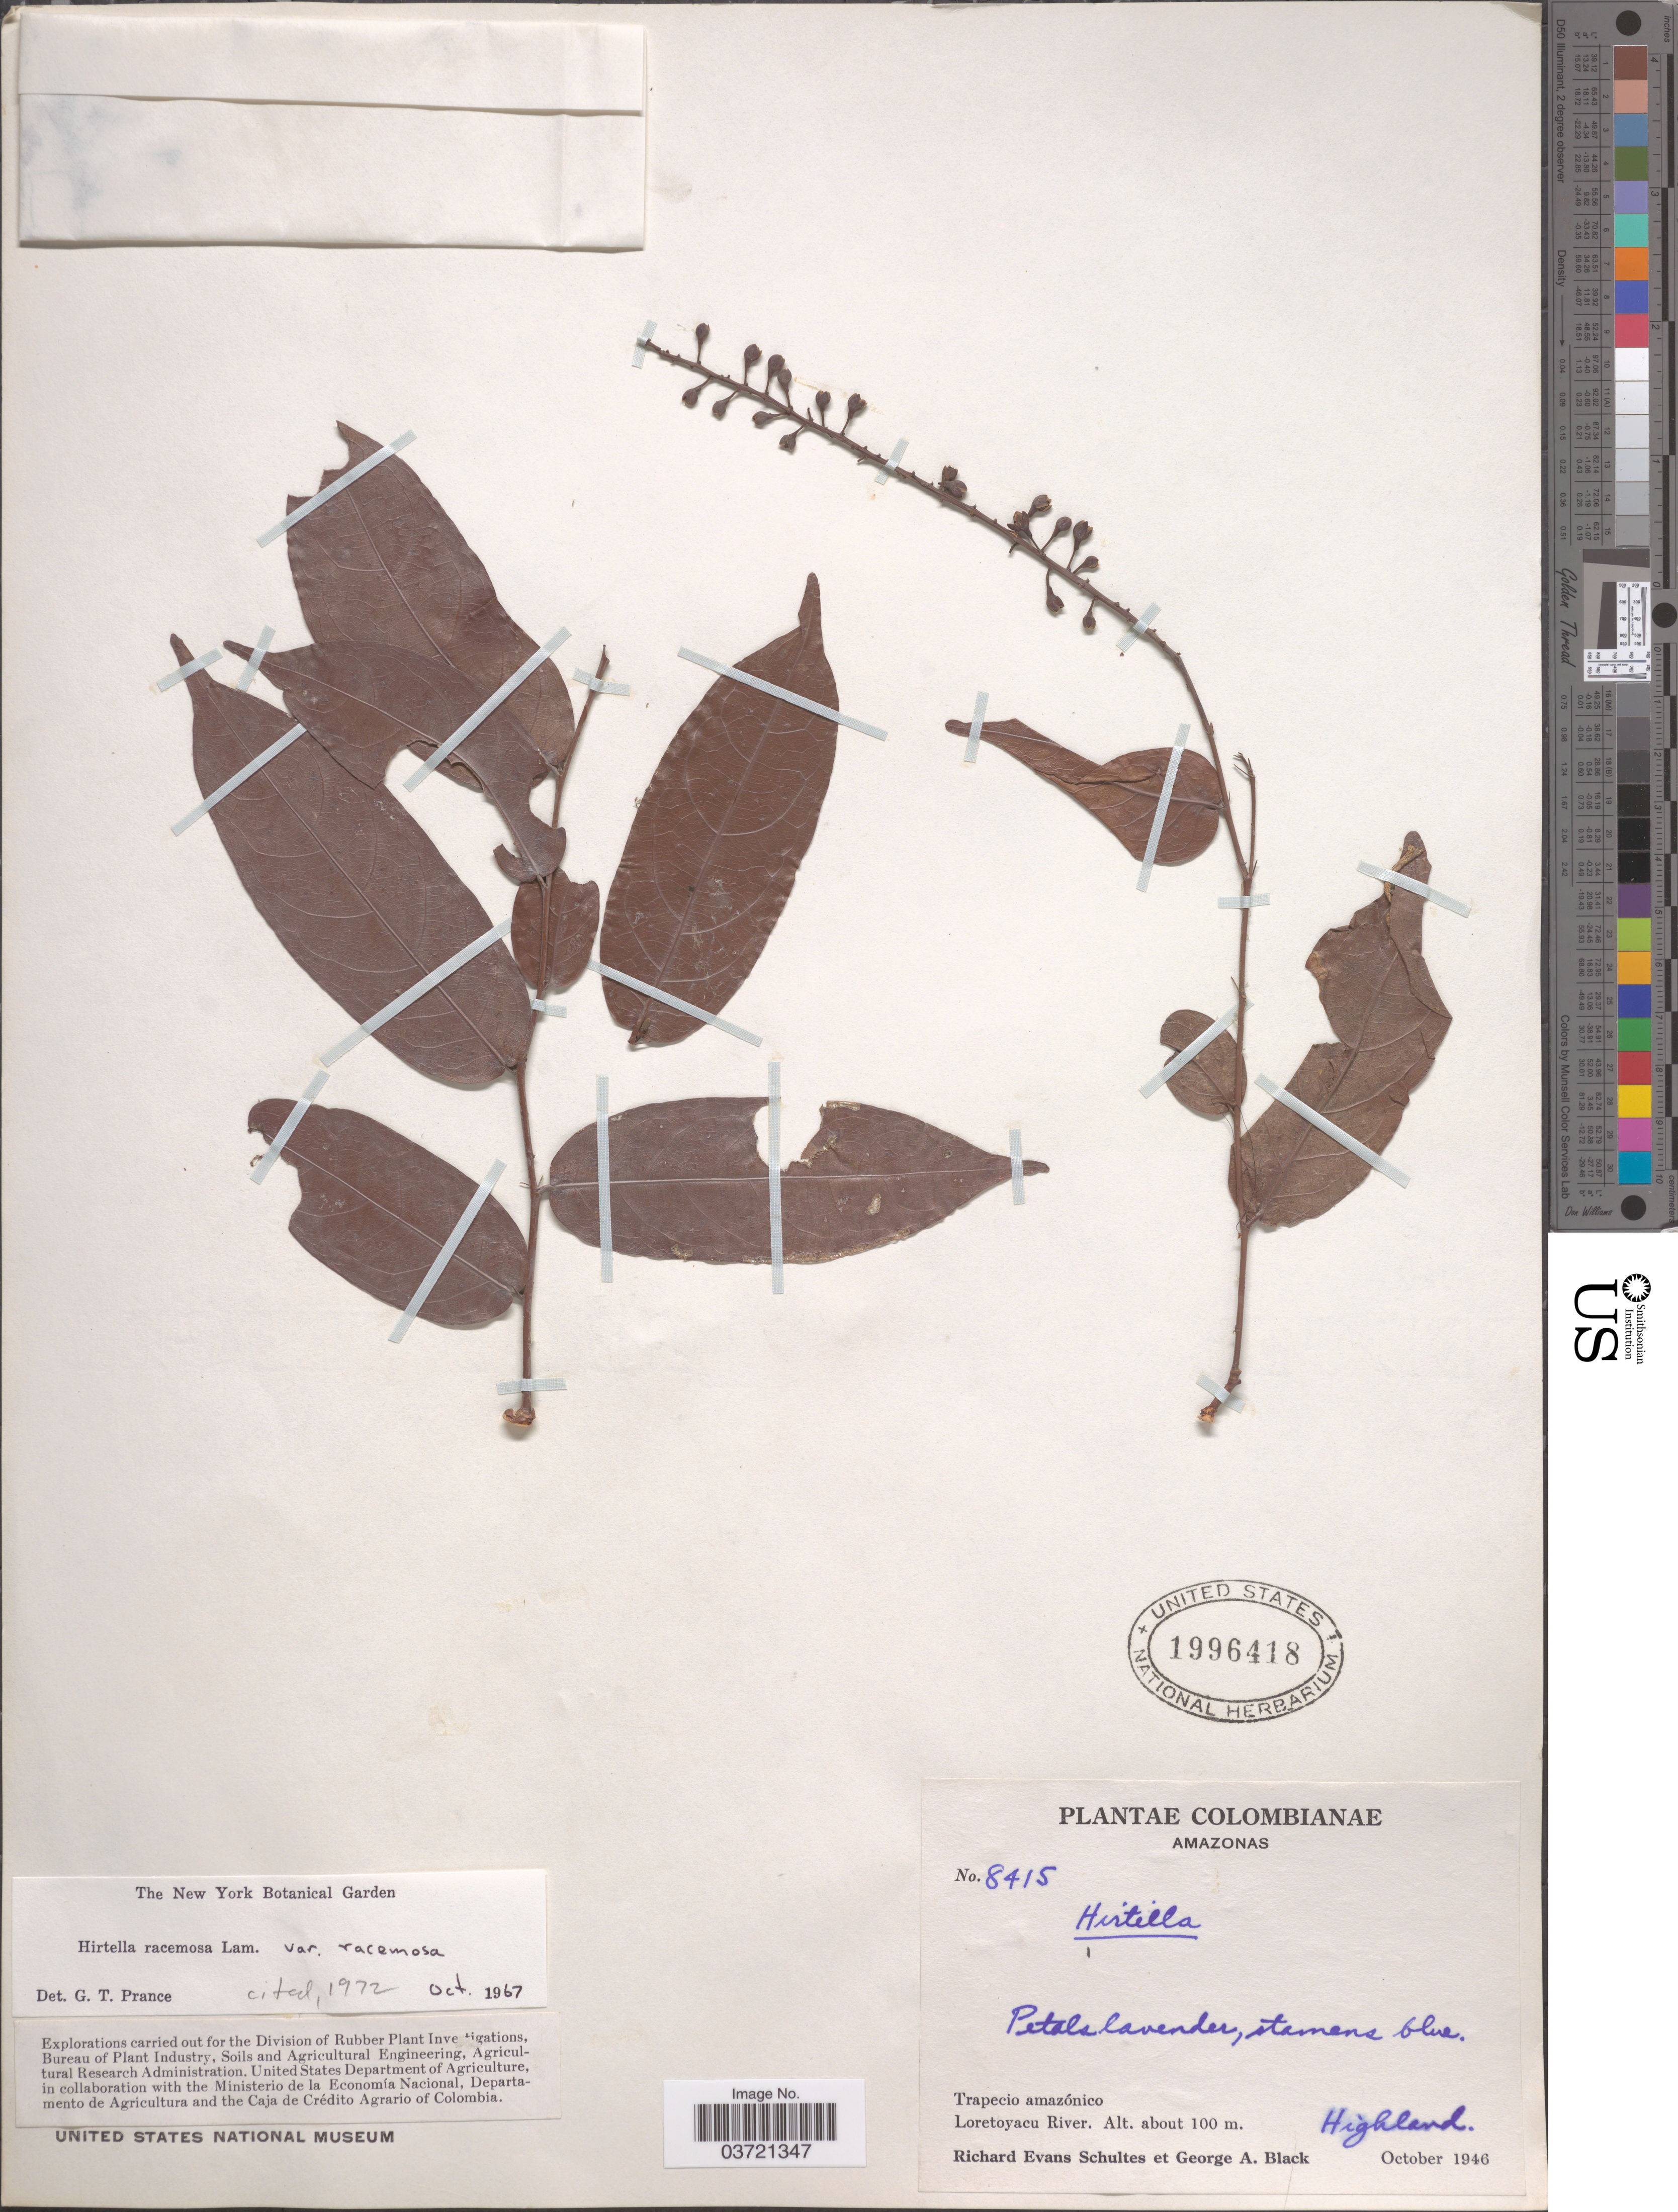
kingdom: Plantae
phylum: Tracheophyta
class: Magnoliopsida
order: Malpighiales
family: Chrysobalanaceae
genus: Hirtella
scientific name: Hirtella racemosa var. racemosa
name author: Lam.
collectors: R. E. Schultes & G. A. Black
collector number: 8415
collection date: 1946-10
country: Colombia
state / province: Amazônas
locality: Trapecio amazónico. Loretoyacu River. Highland.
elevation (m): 100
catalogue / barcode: US 1996418